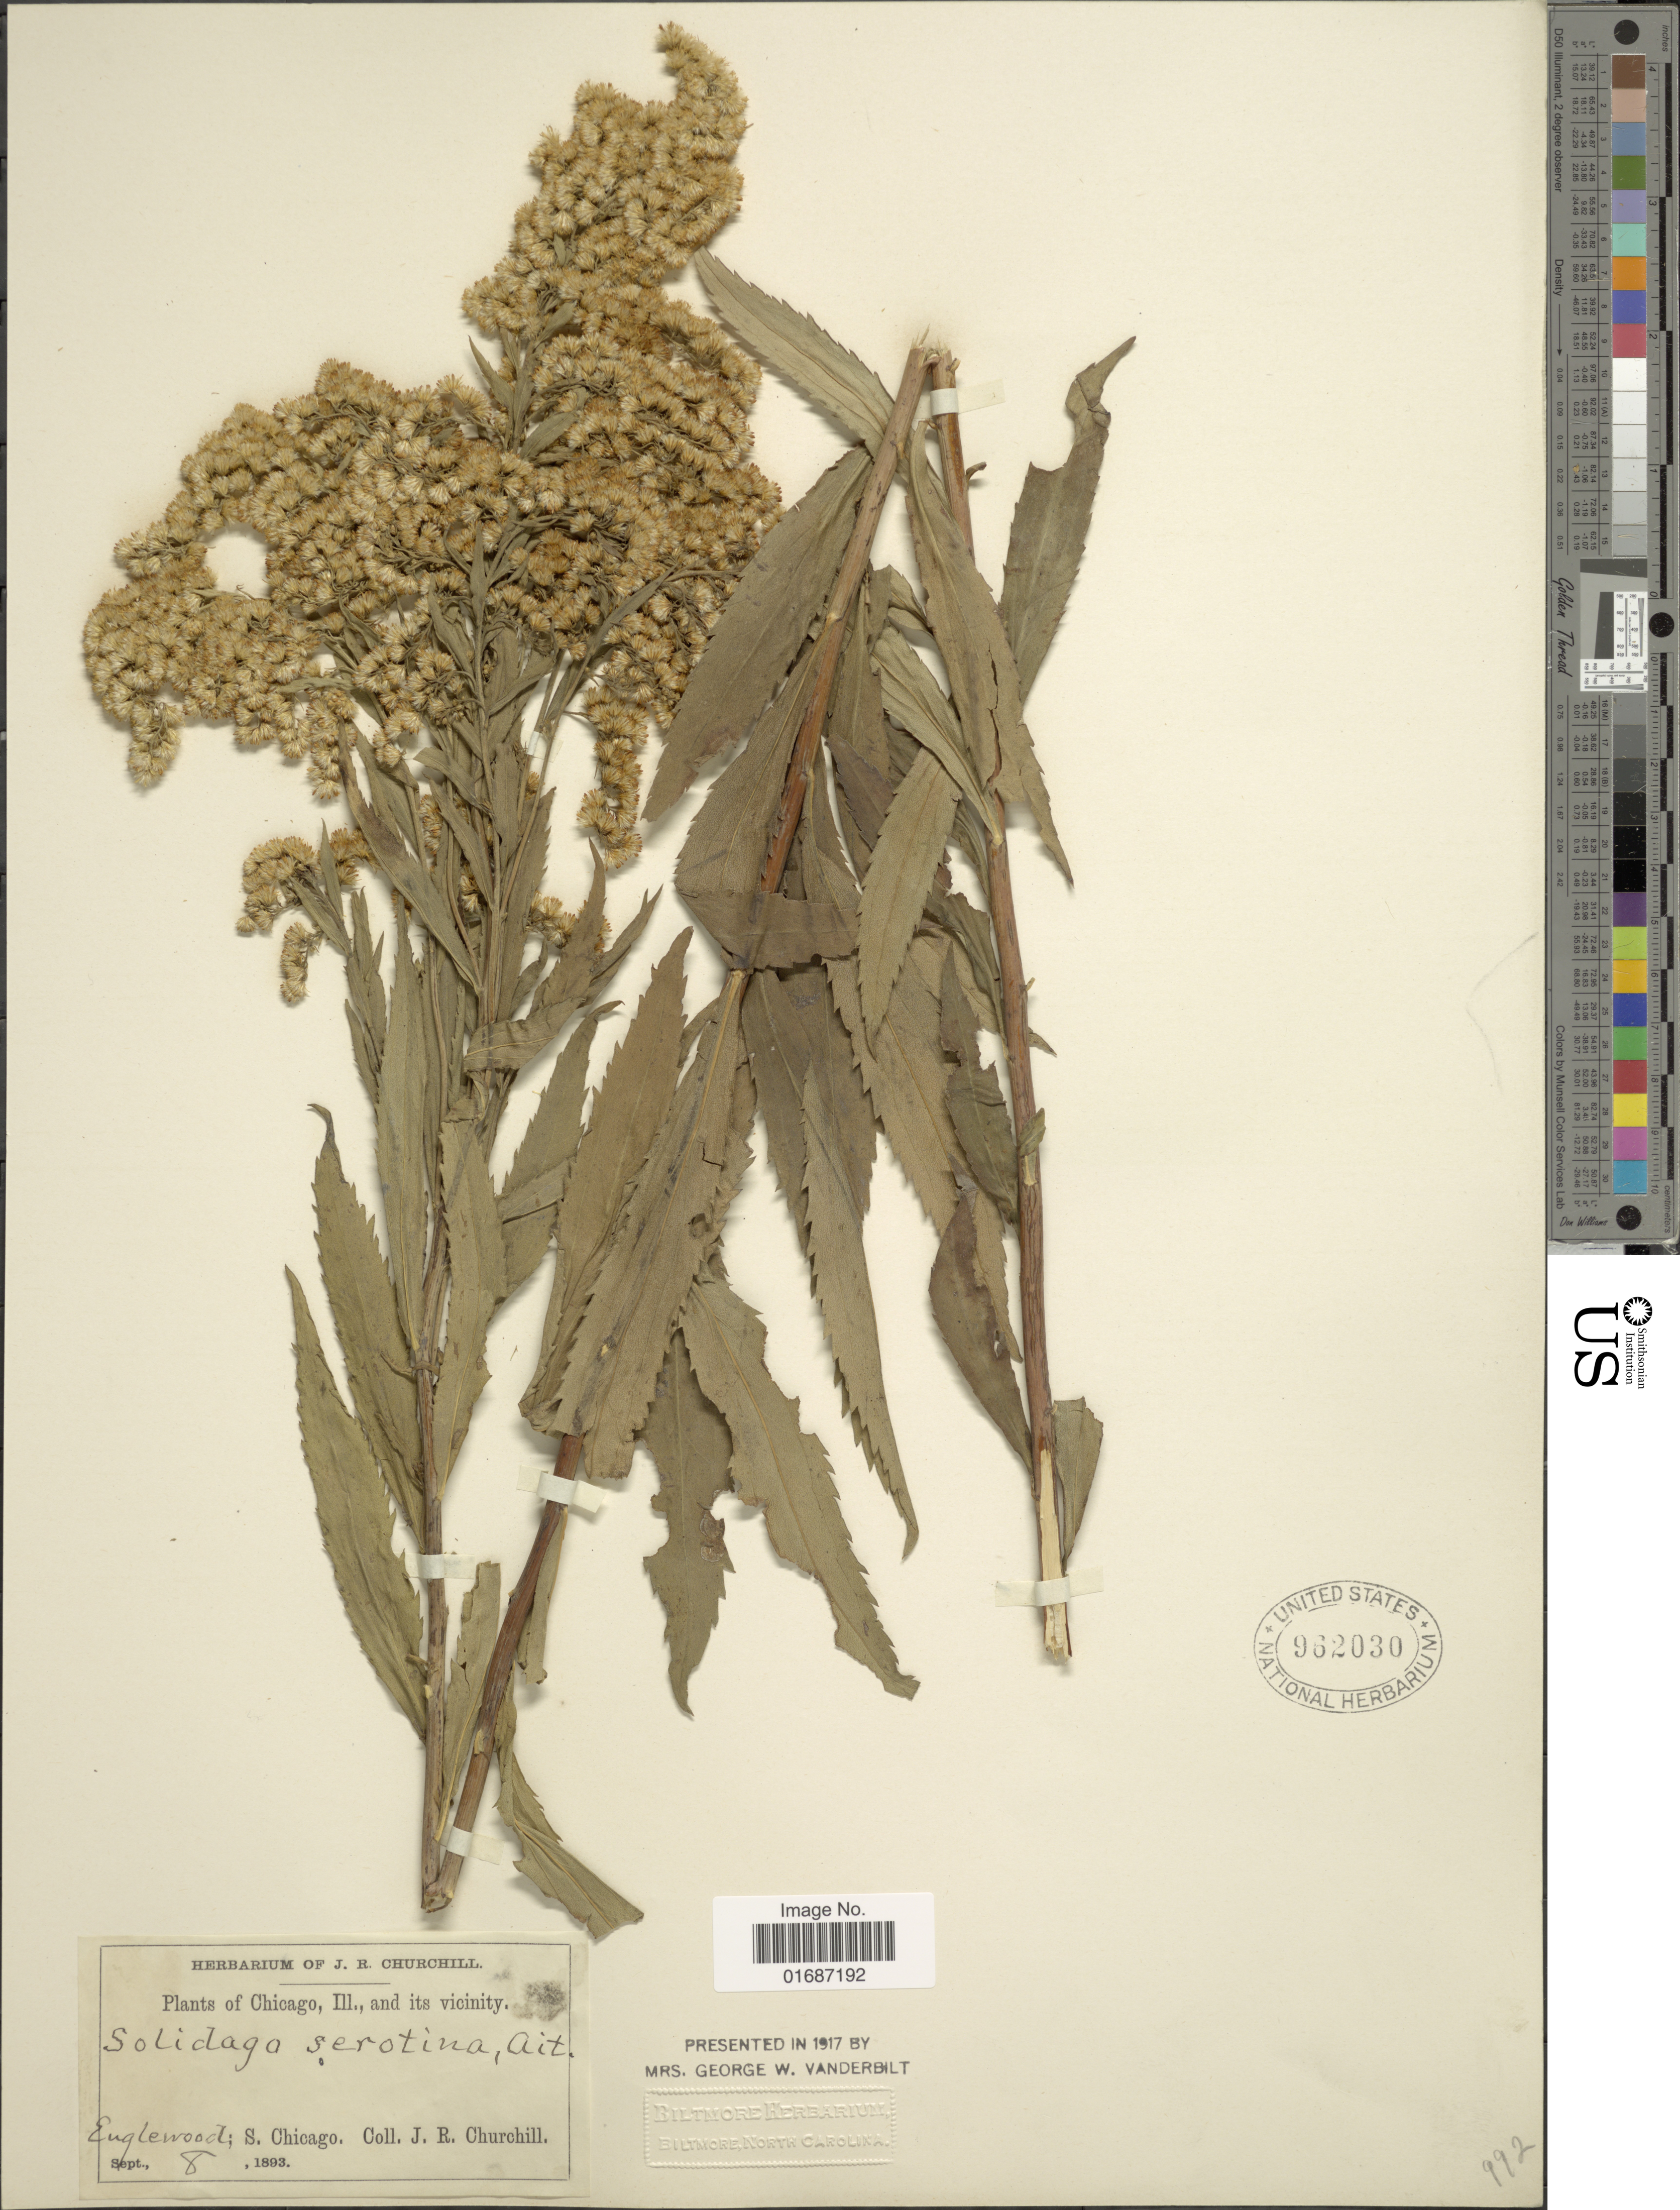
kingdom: Plantae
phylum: Tracheophyta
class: Magnoliopsida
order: Asterales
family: Asteraceae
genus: Solidago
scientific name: Solidago gigantea var. leiophylla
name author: Fernald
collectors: J. Churchill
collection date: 1893-09-08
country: United States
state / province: Illinois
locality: Chicago, Ill. and its vicinity, Englewoods; S. Chicago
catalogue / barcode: US 962030